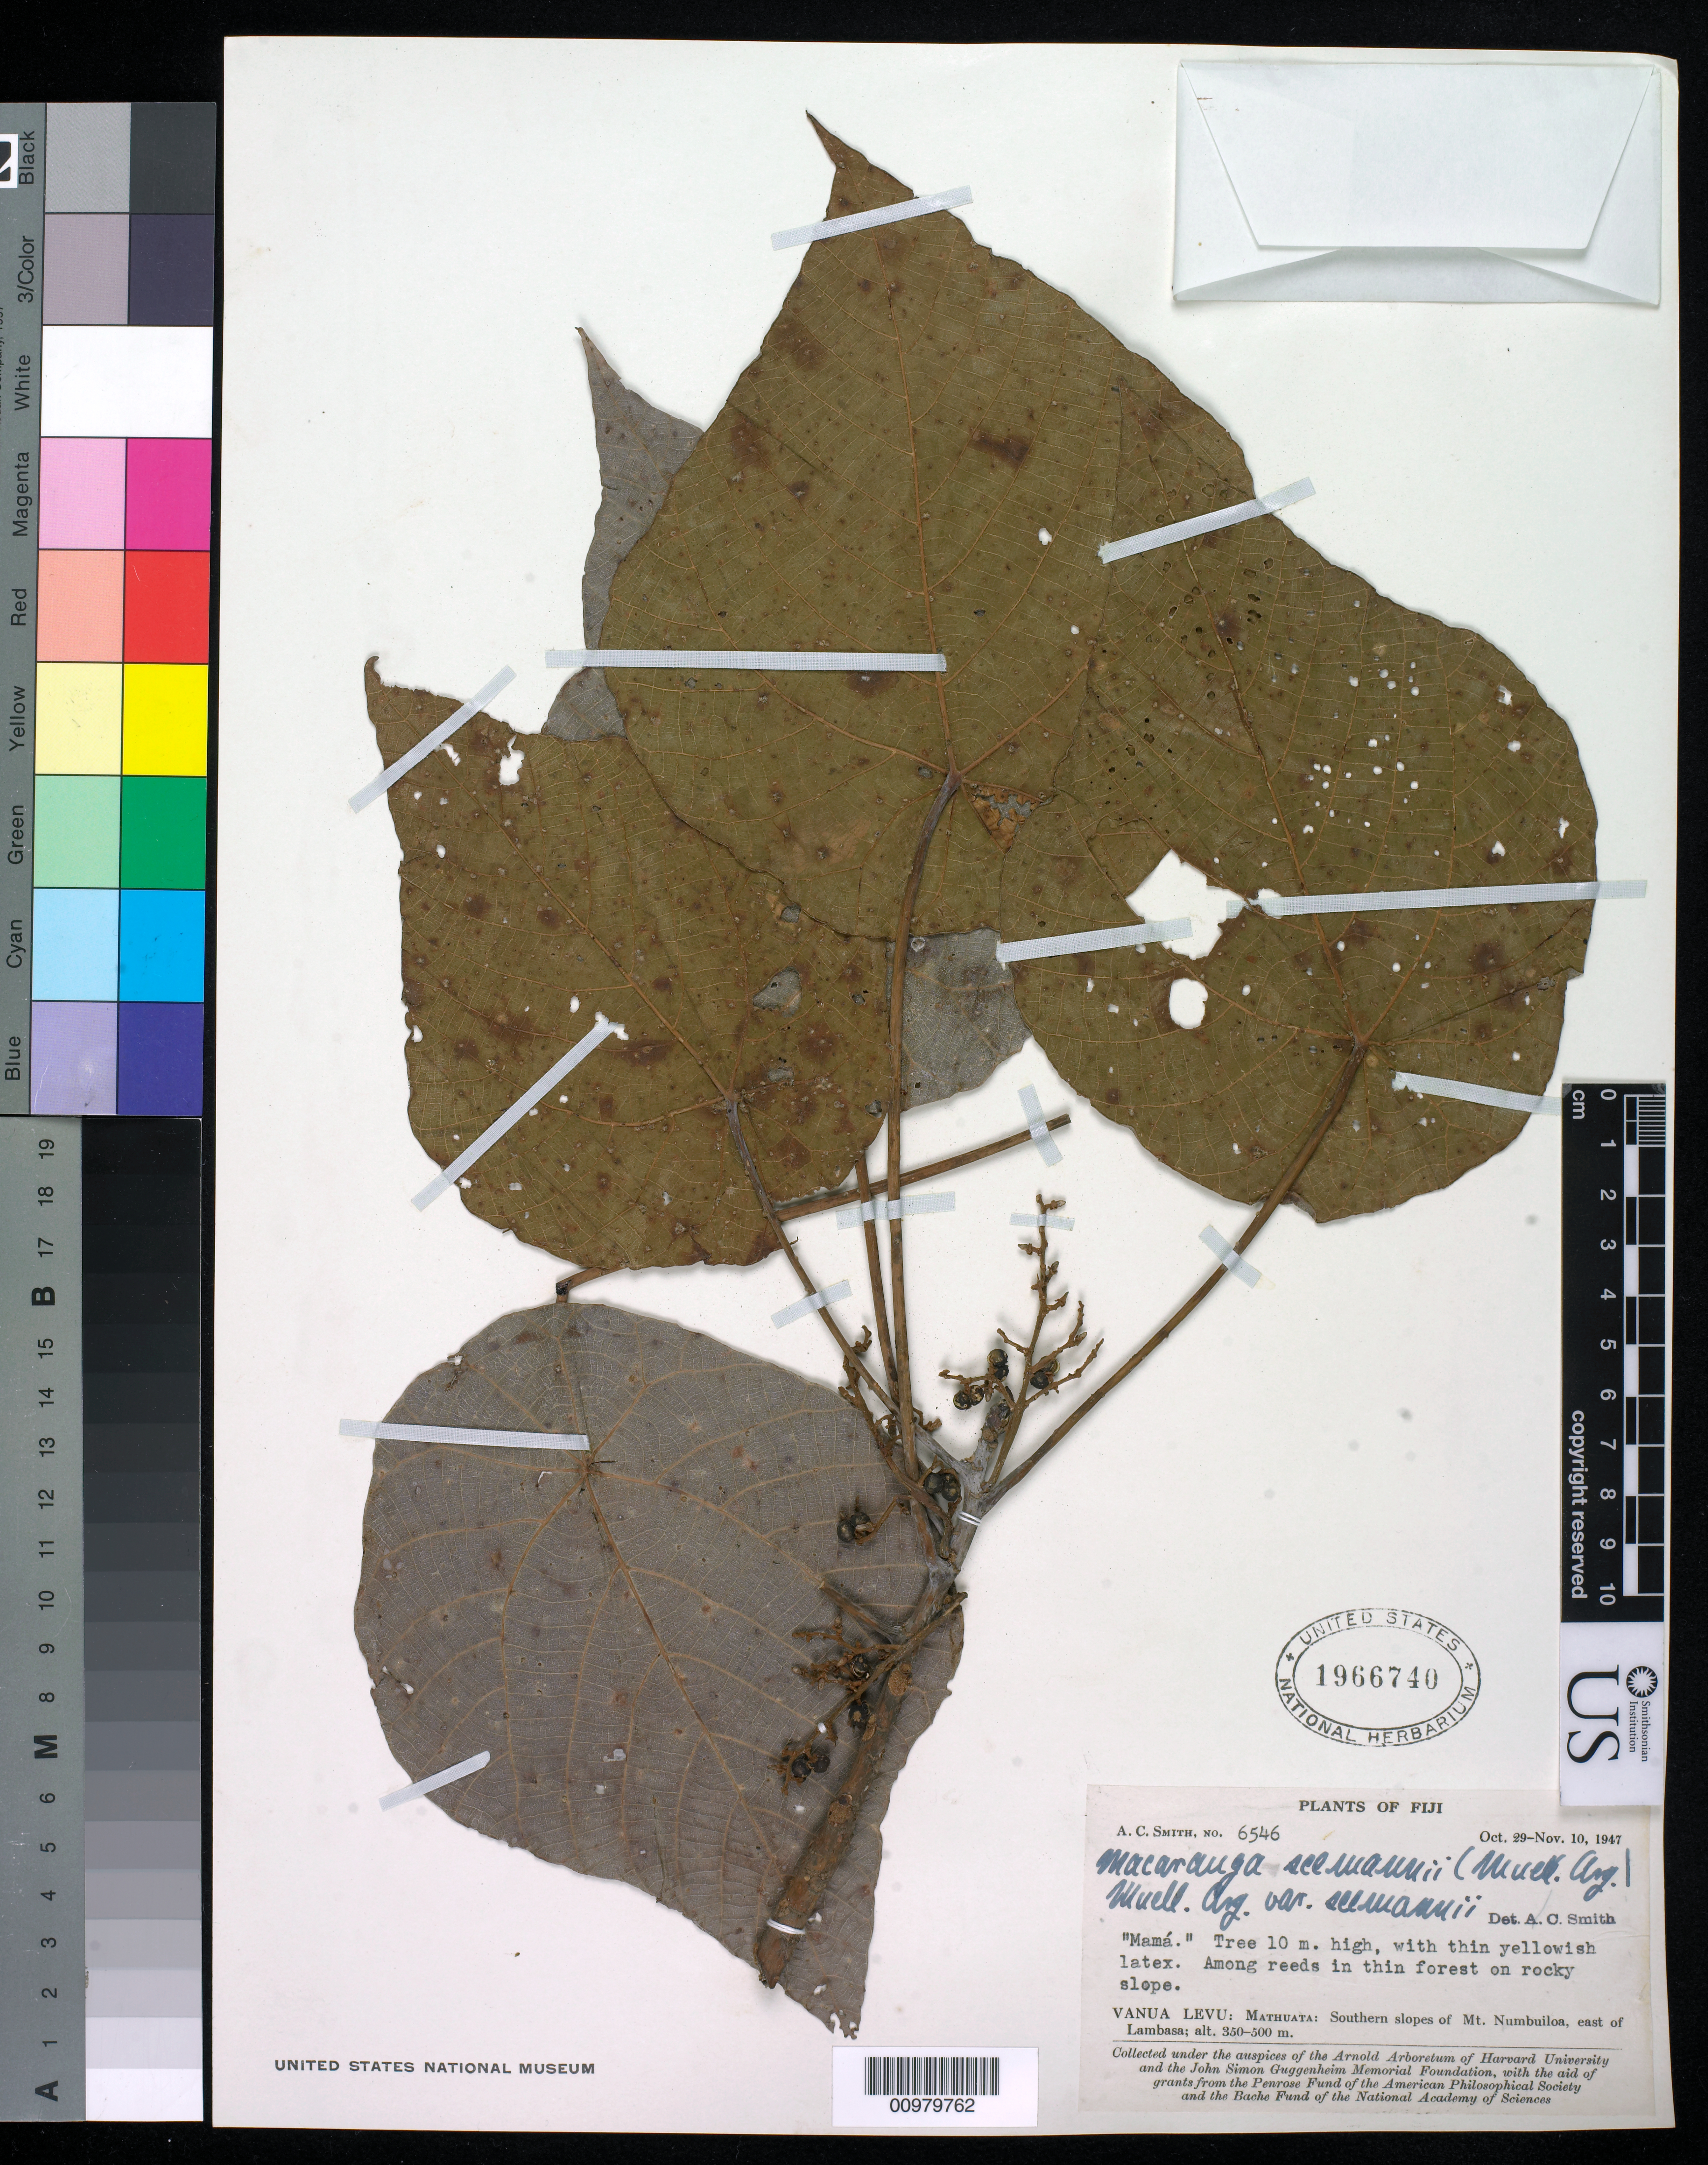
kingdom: Plantae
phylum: Tracheophyta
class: Magnoliopsida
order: Malpighiales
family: Euphorbiaceae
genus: Macaranga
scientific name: Macaranga seemanni var. capillata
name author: A.C. Sm.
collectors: C. A. Smith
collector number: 6546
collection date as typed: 29 Oct 1947 to 10 Nov 1947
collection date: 1947-10-29/1947-11-10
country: Fiji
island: Macuata-i-wai [Mathuata-i-wai]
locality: Mathuata: Southern slopes of Mt. Numbuioa, E of Lambasa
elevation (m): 350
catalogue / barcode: US 1966740